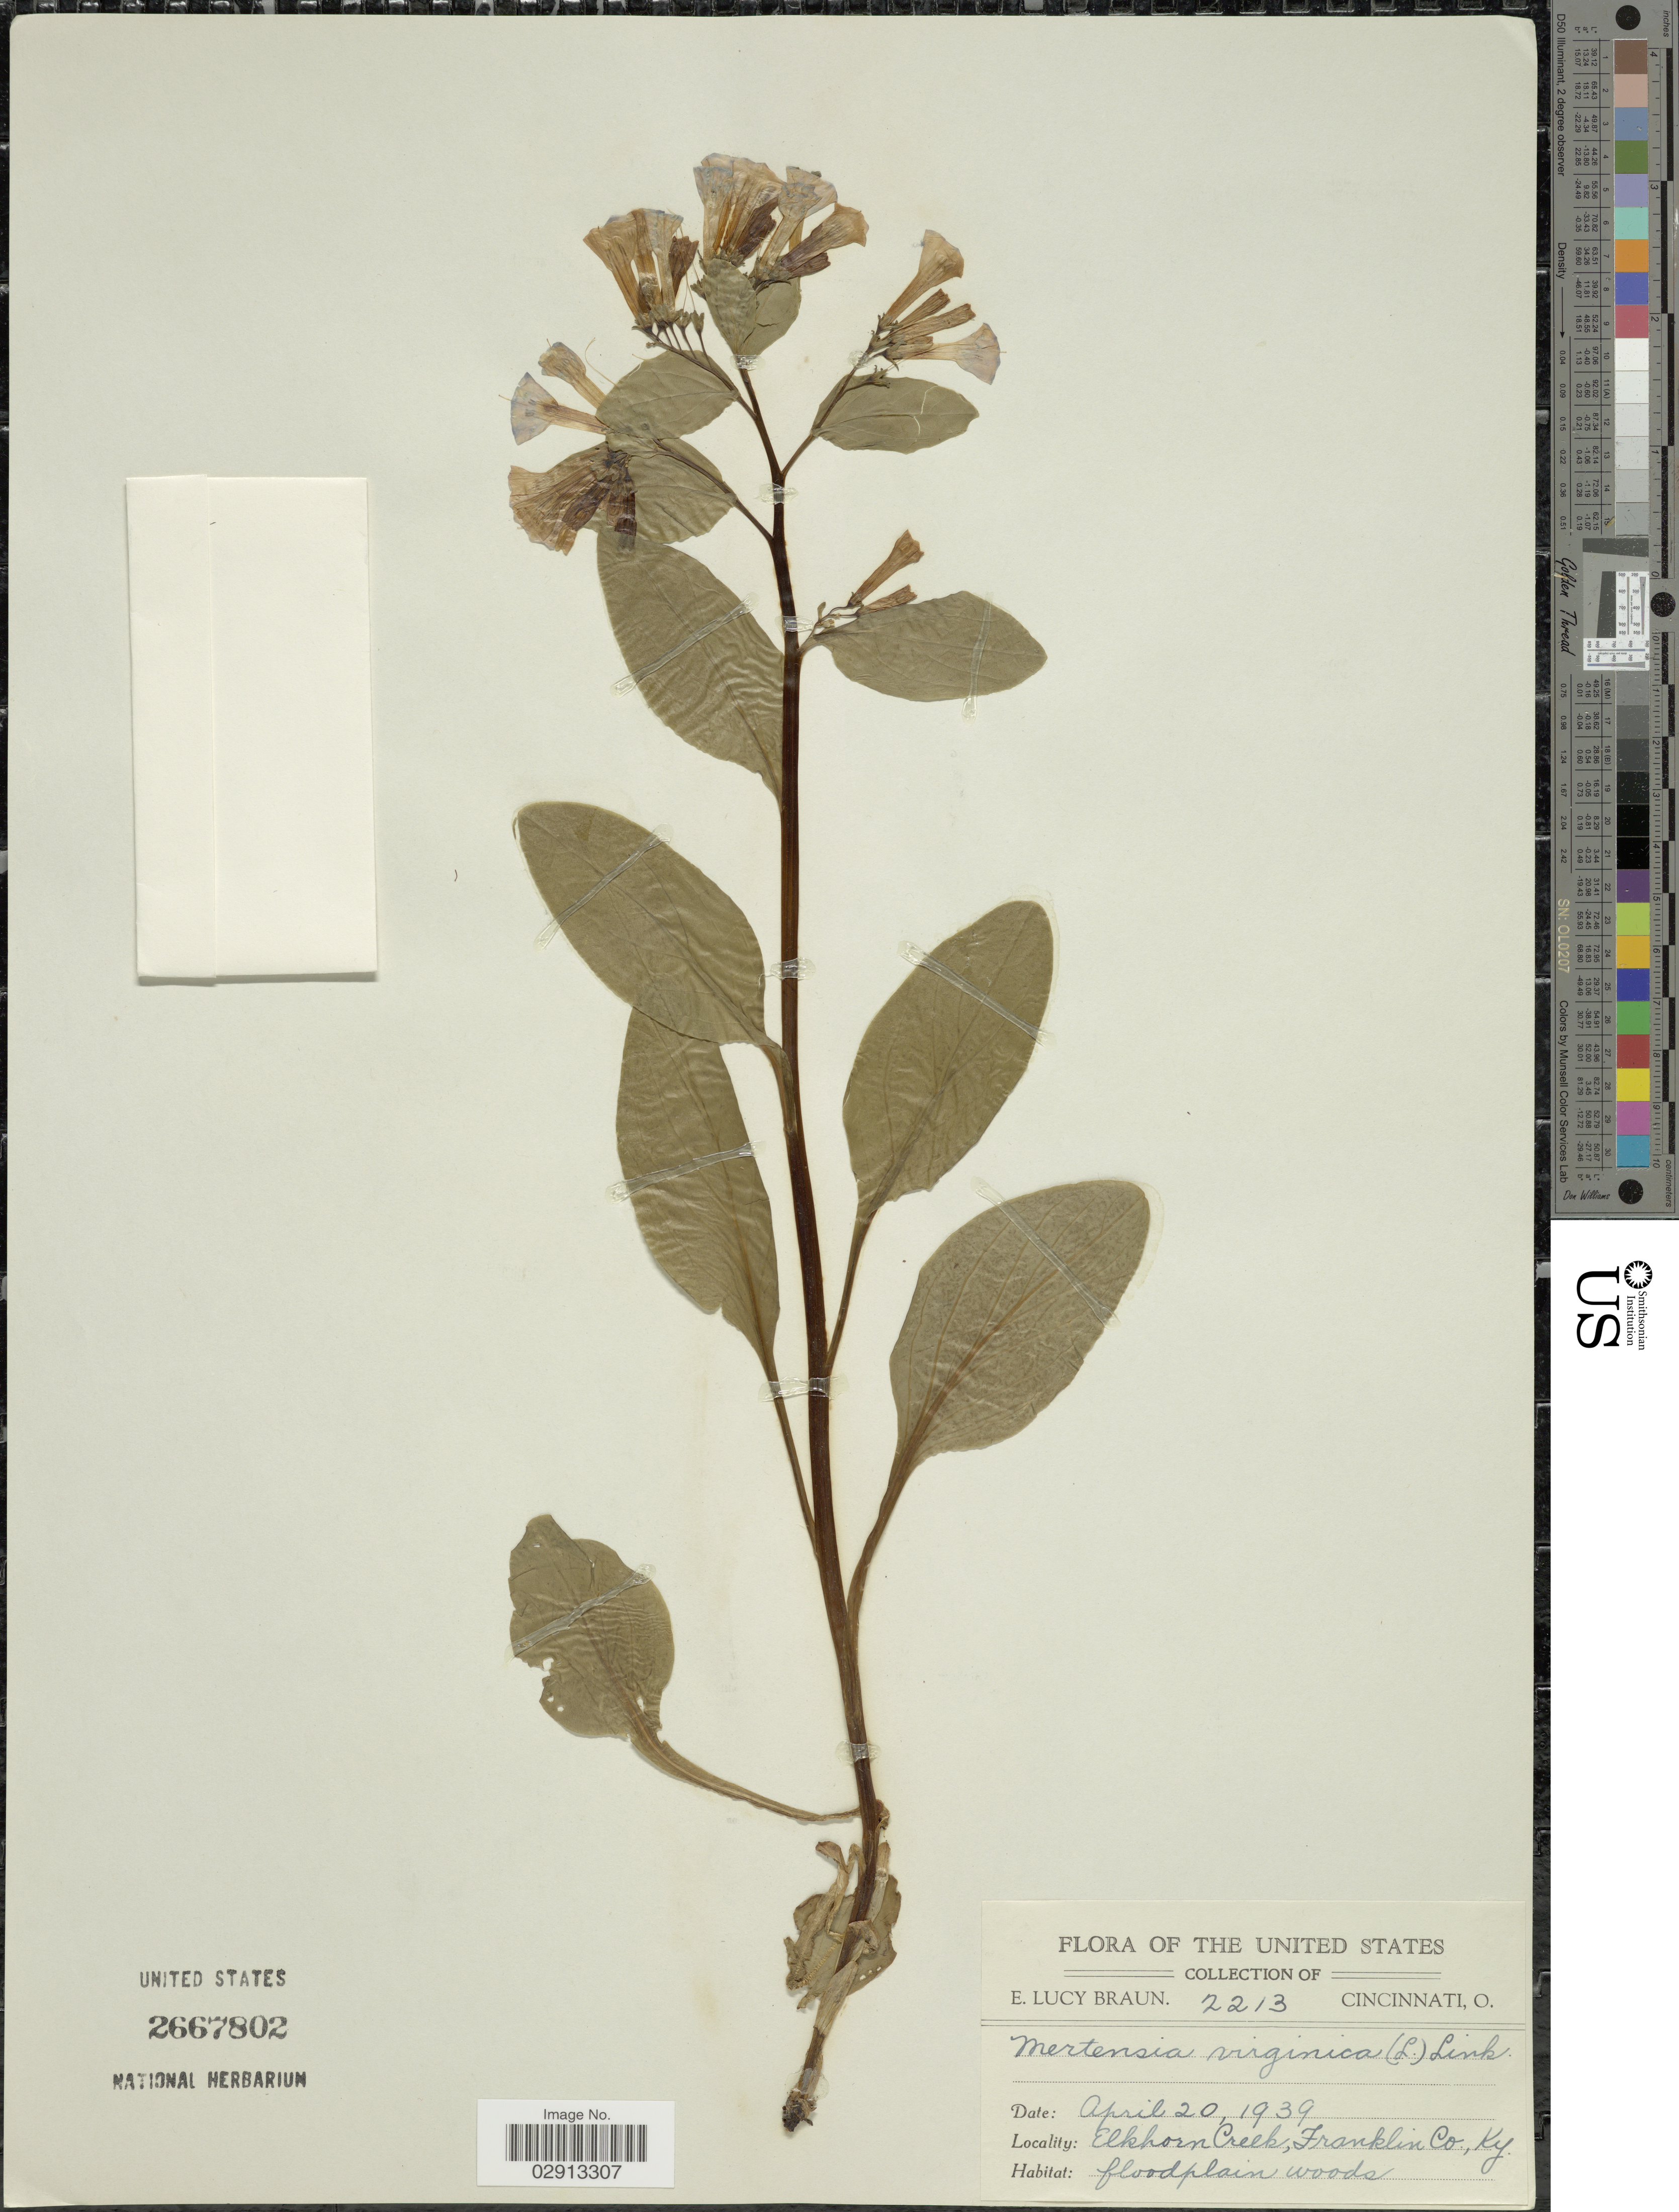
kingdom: Plantae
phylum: Tracheophyta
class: Magnoliopsida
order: Boraginales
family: Boraginaceae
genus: Mertensia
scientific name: Mertensia virginica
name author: (L.) Pers. ex Link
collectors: E. L. Braun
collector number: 2213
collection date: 1939-04-20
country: United States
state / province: Kentucky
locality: The United States. Elkhorn Creek, Franklin Co. KY.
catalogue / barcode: US 2667802